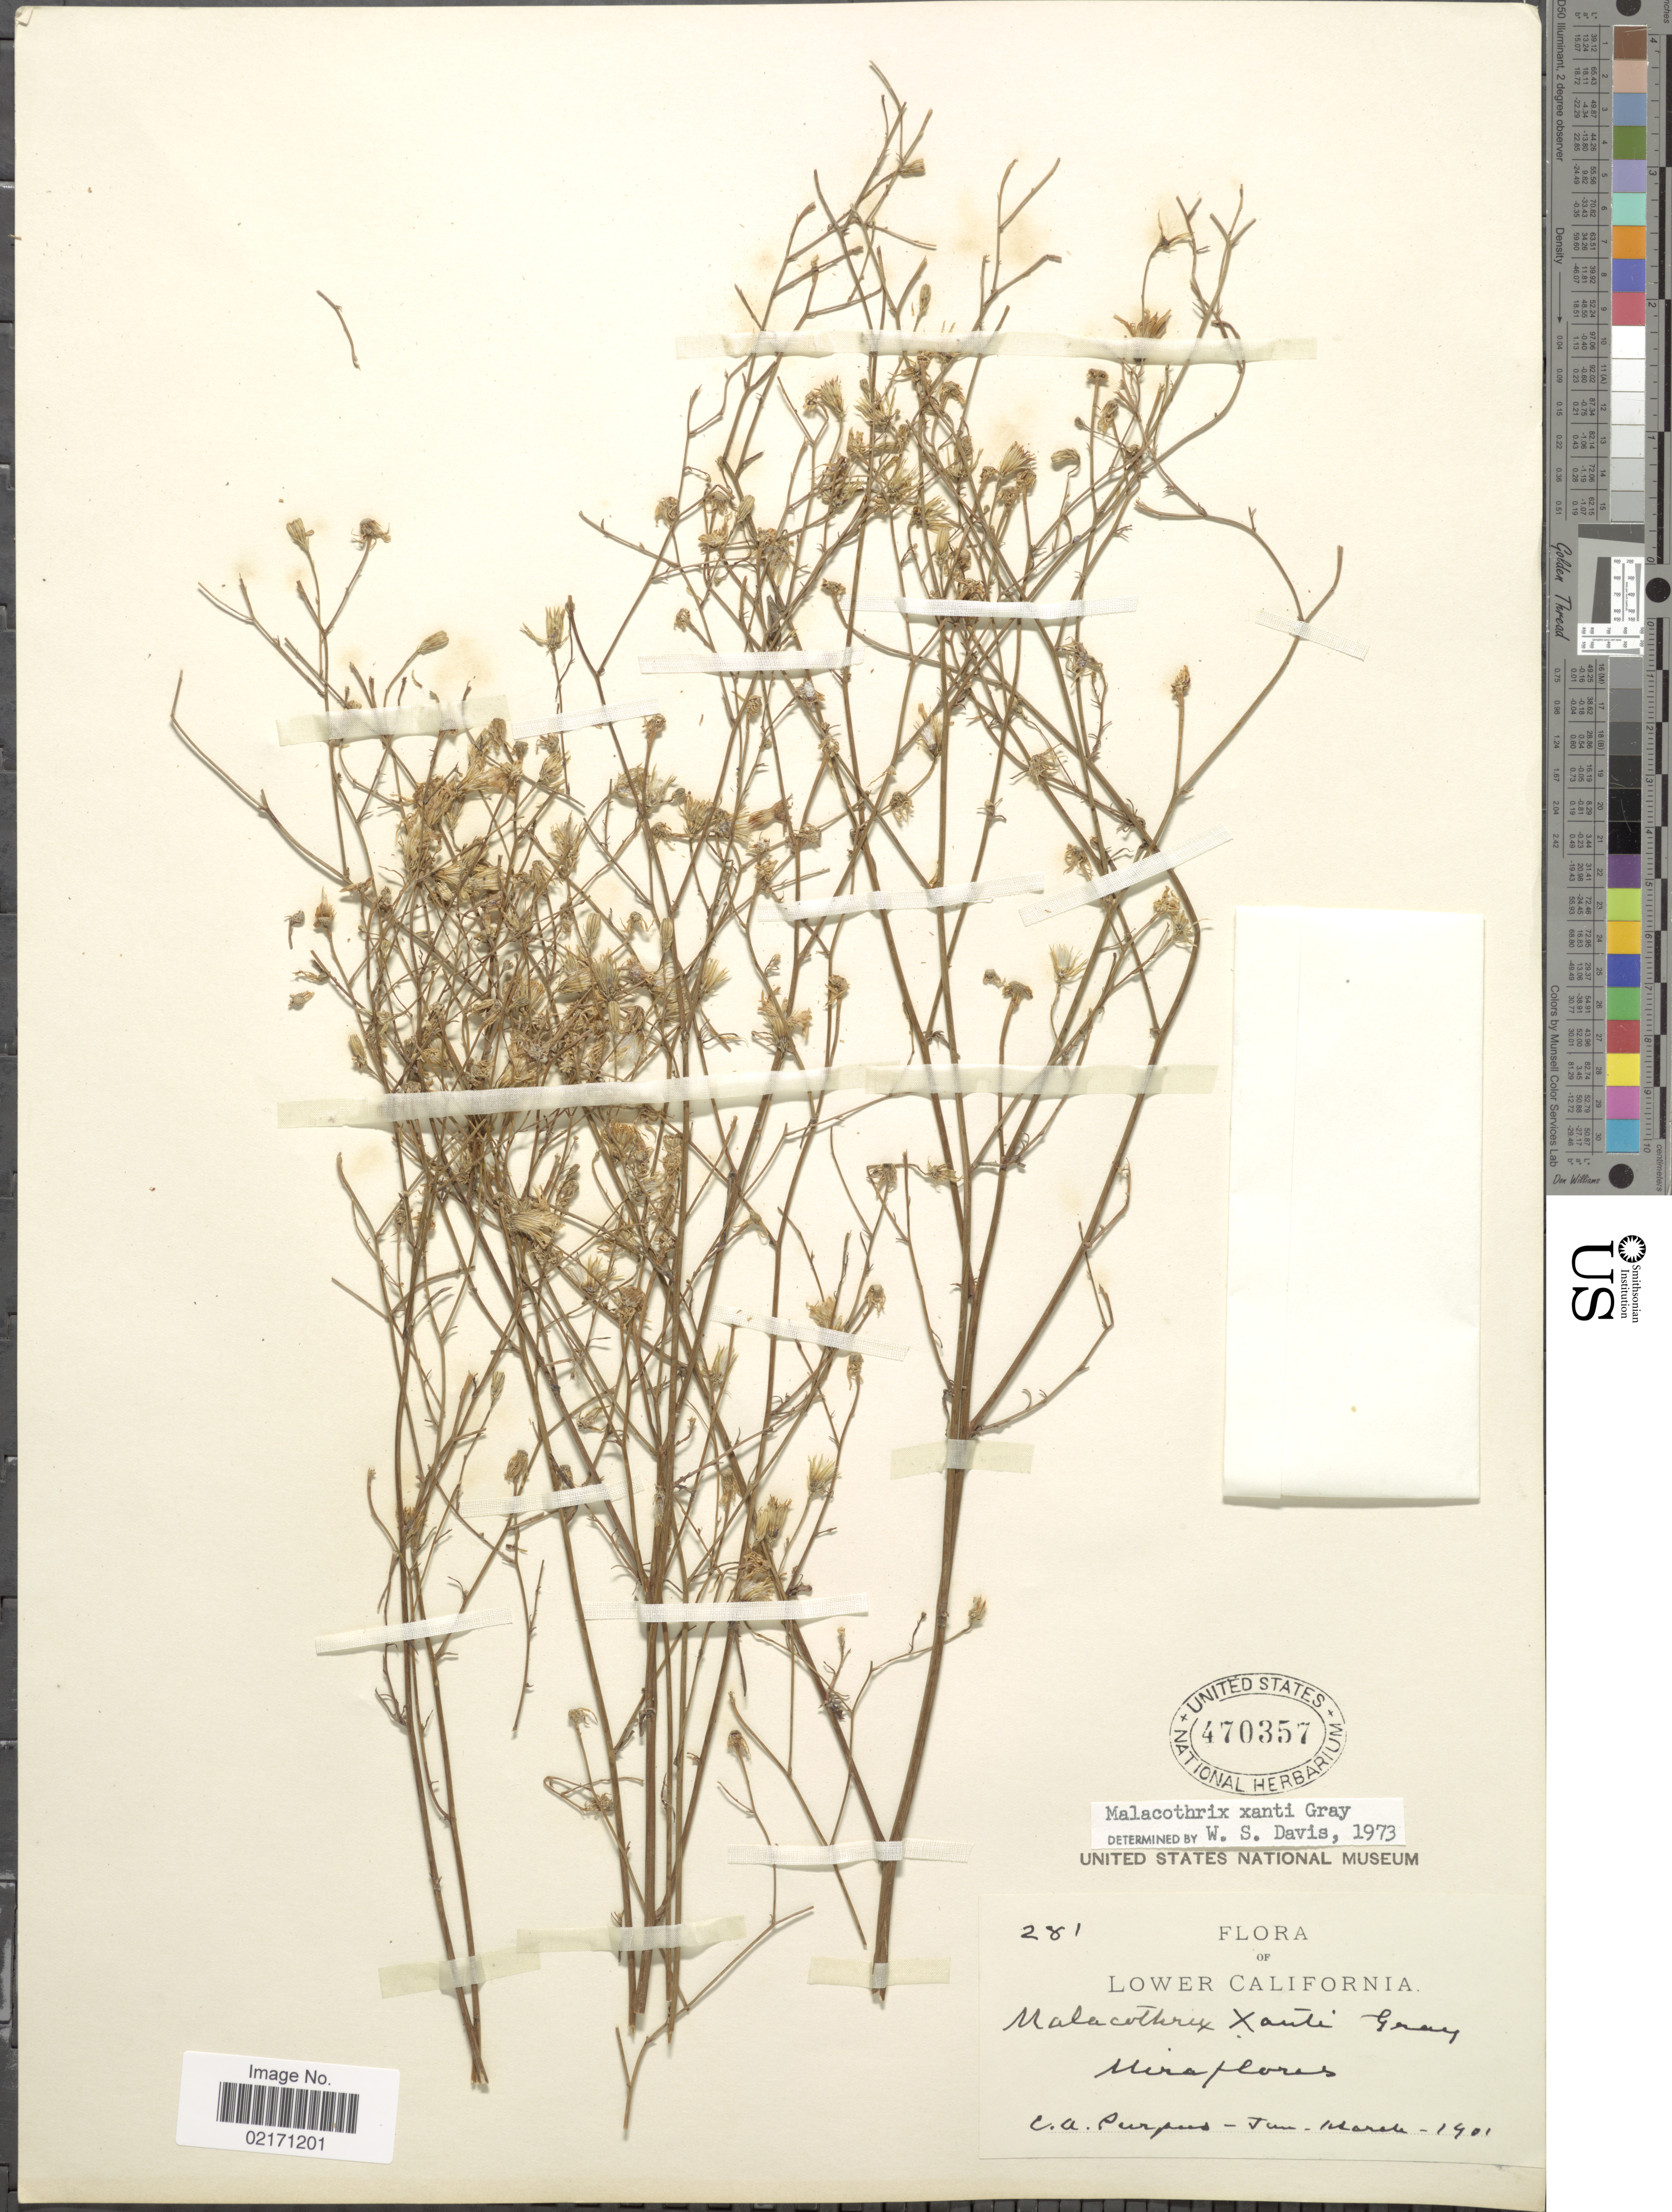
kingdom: Plantae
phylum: Tracheophyta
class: Magnoliopsida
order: Asterales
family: Asteraceae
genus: Malacothrix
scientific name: Malacothrix xantii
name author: A. Gray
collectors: C. A. Purpus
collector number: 281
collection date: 1901-01/1901-03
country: Mexico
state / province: Baja California Sur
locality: Lower California. Miraflores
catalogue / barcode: US 470357